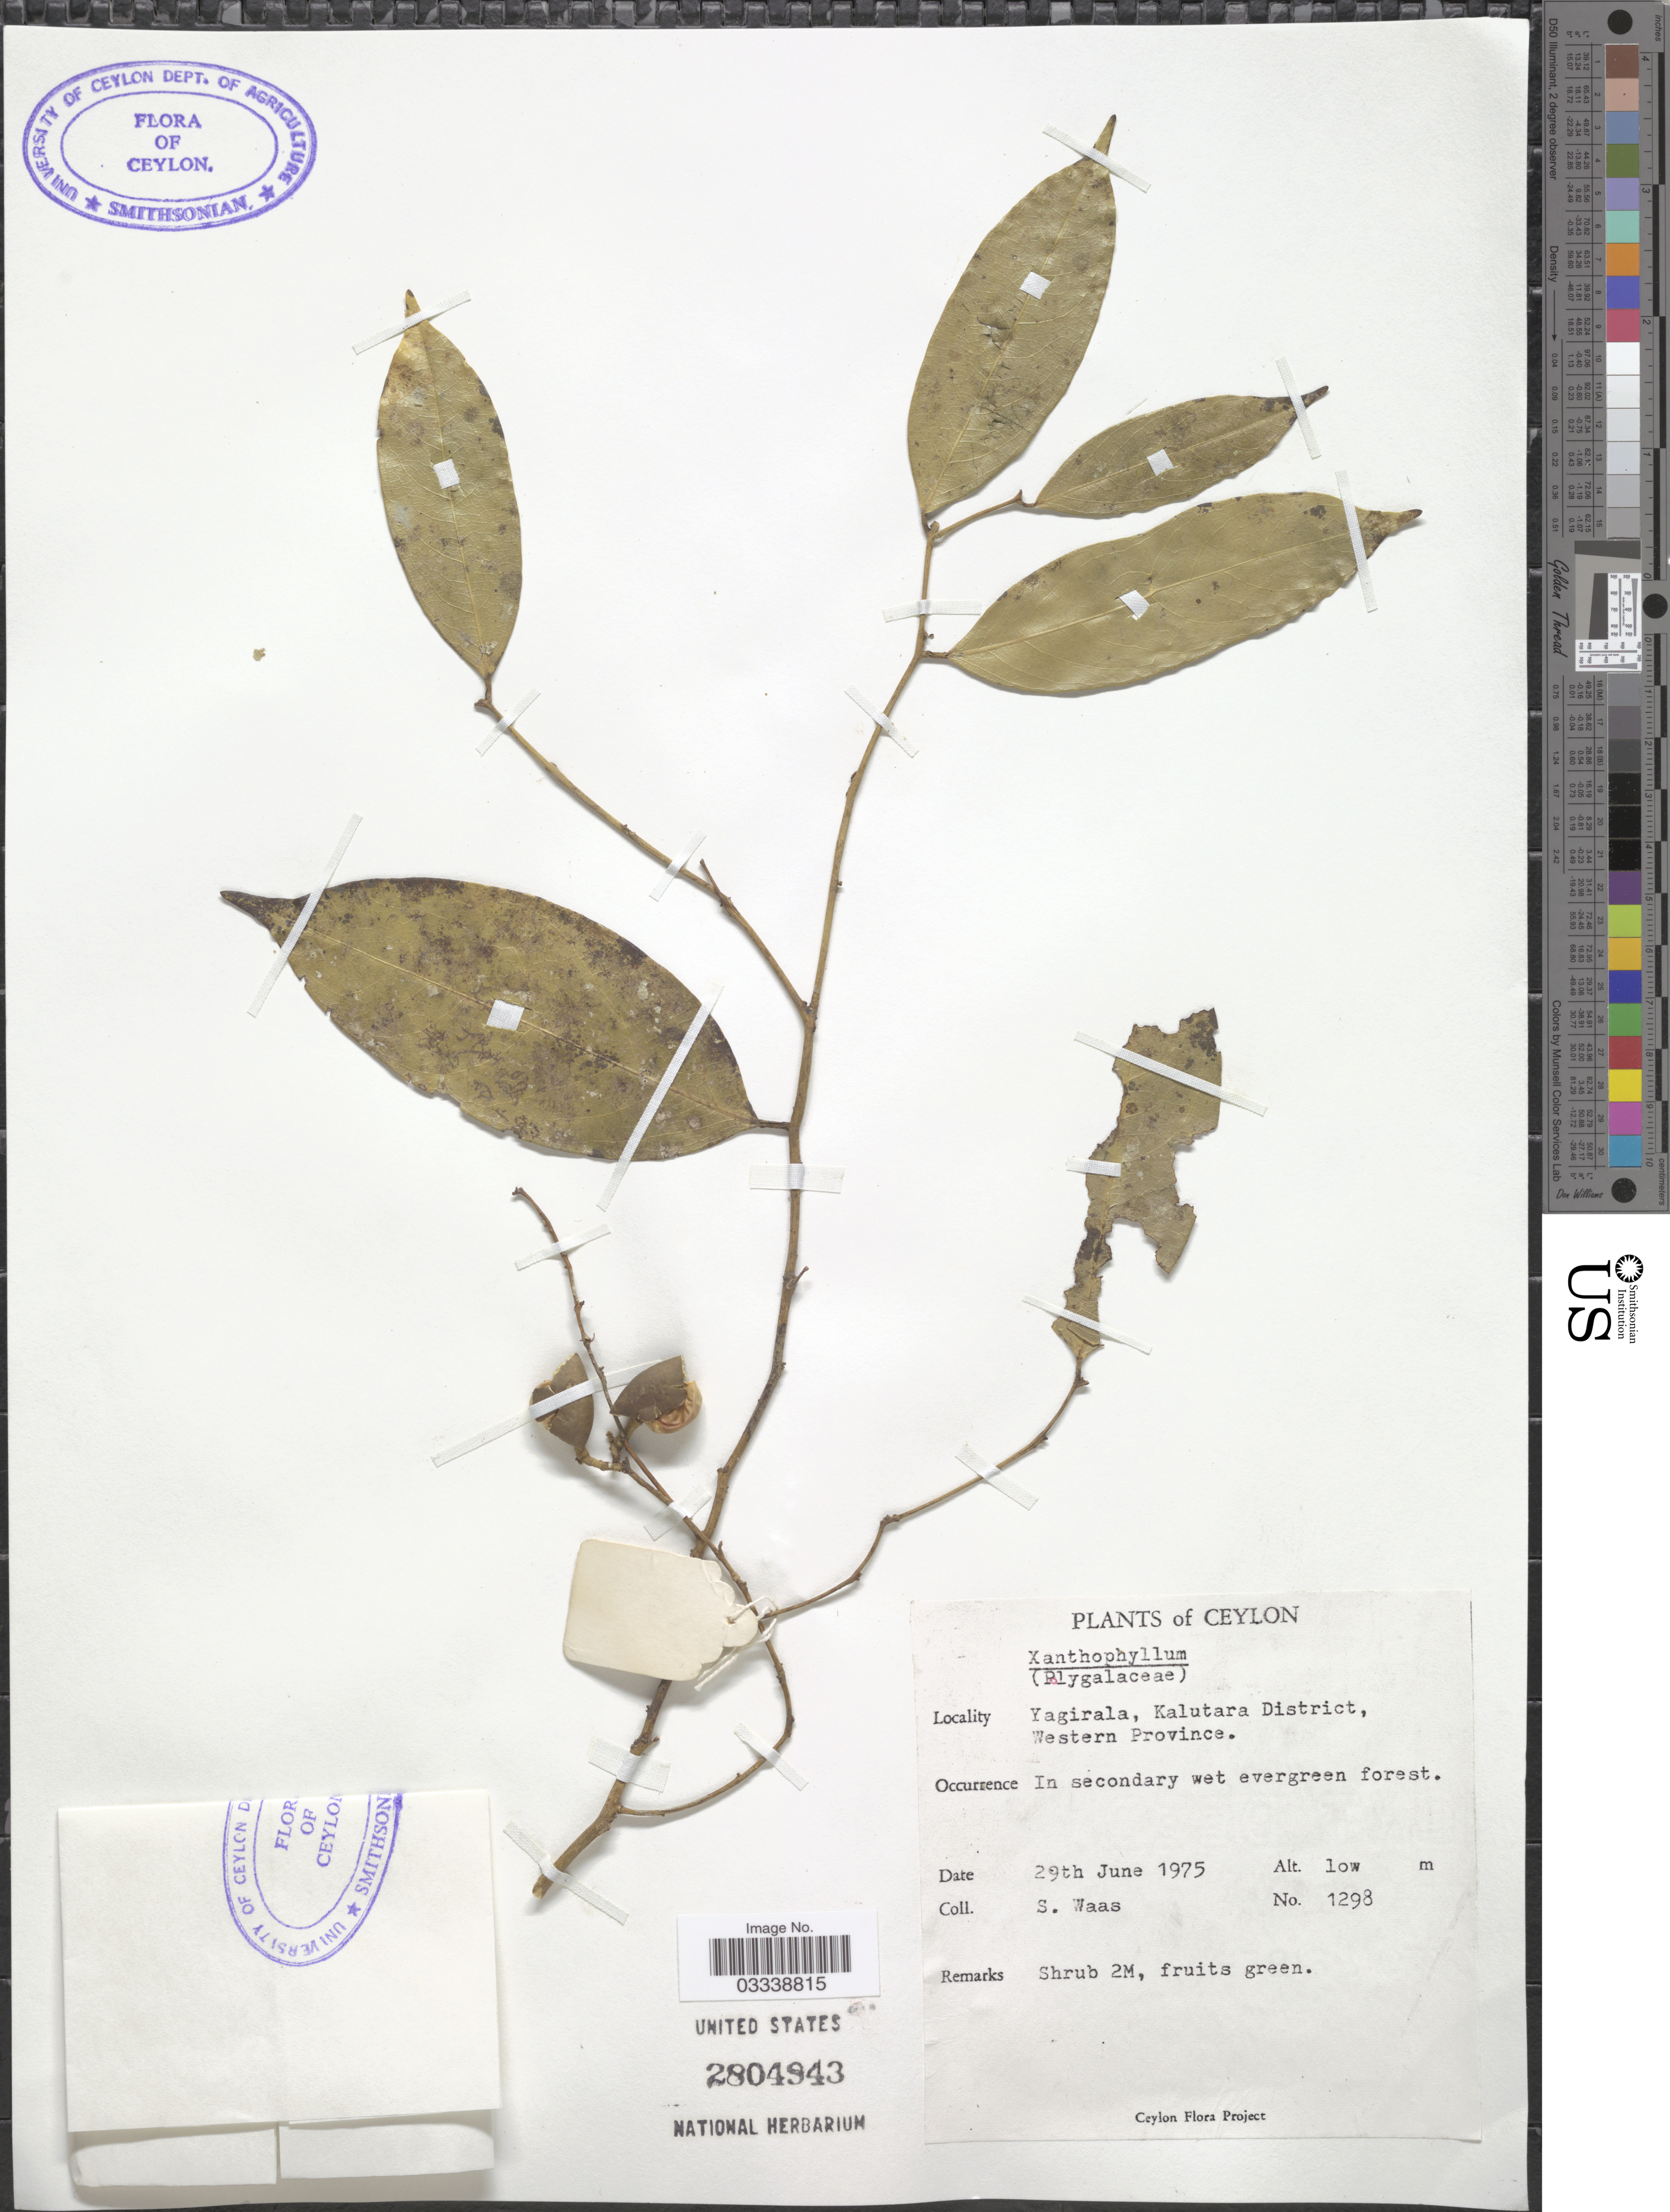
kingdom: Plantae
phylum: Tracheophyta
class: Magnoliopsida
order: Fabales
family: Polygalaceae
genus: Xanthophyllum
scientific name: Xanthophyllum sp.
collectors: S. Waas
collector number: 1298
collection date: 1975-06-29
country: Sri Lanka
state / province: Western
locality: Ceylon. Yagirala, Kalutara District.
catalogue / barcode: US 2804843